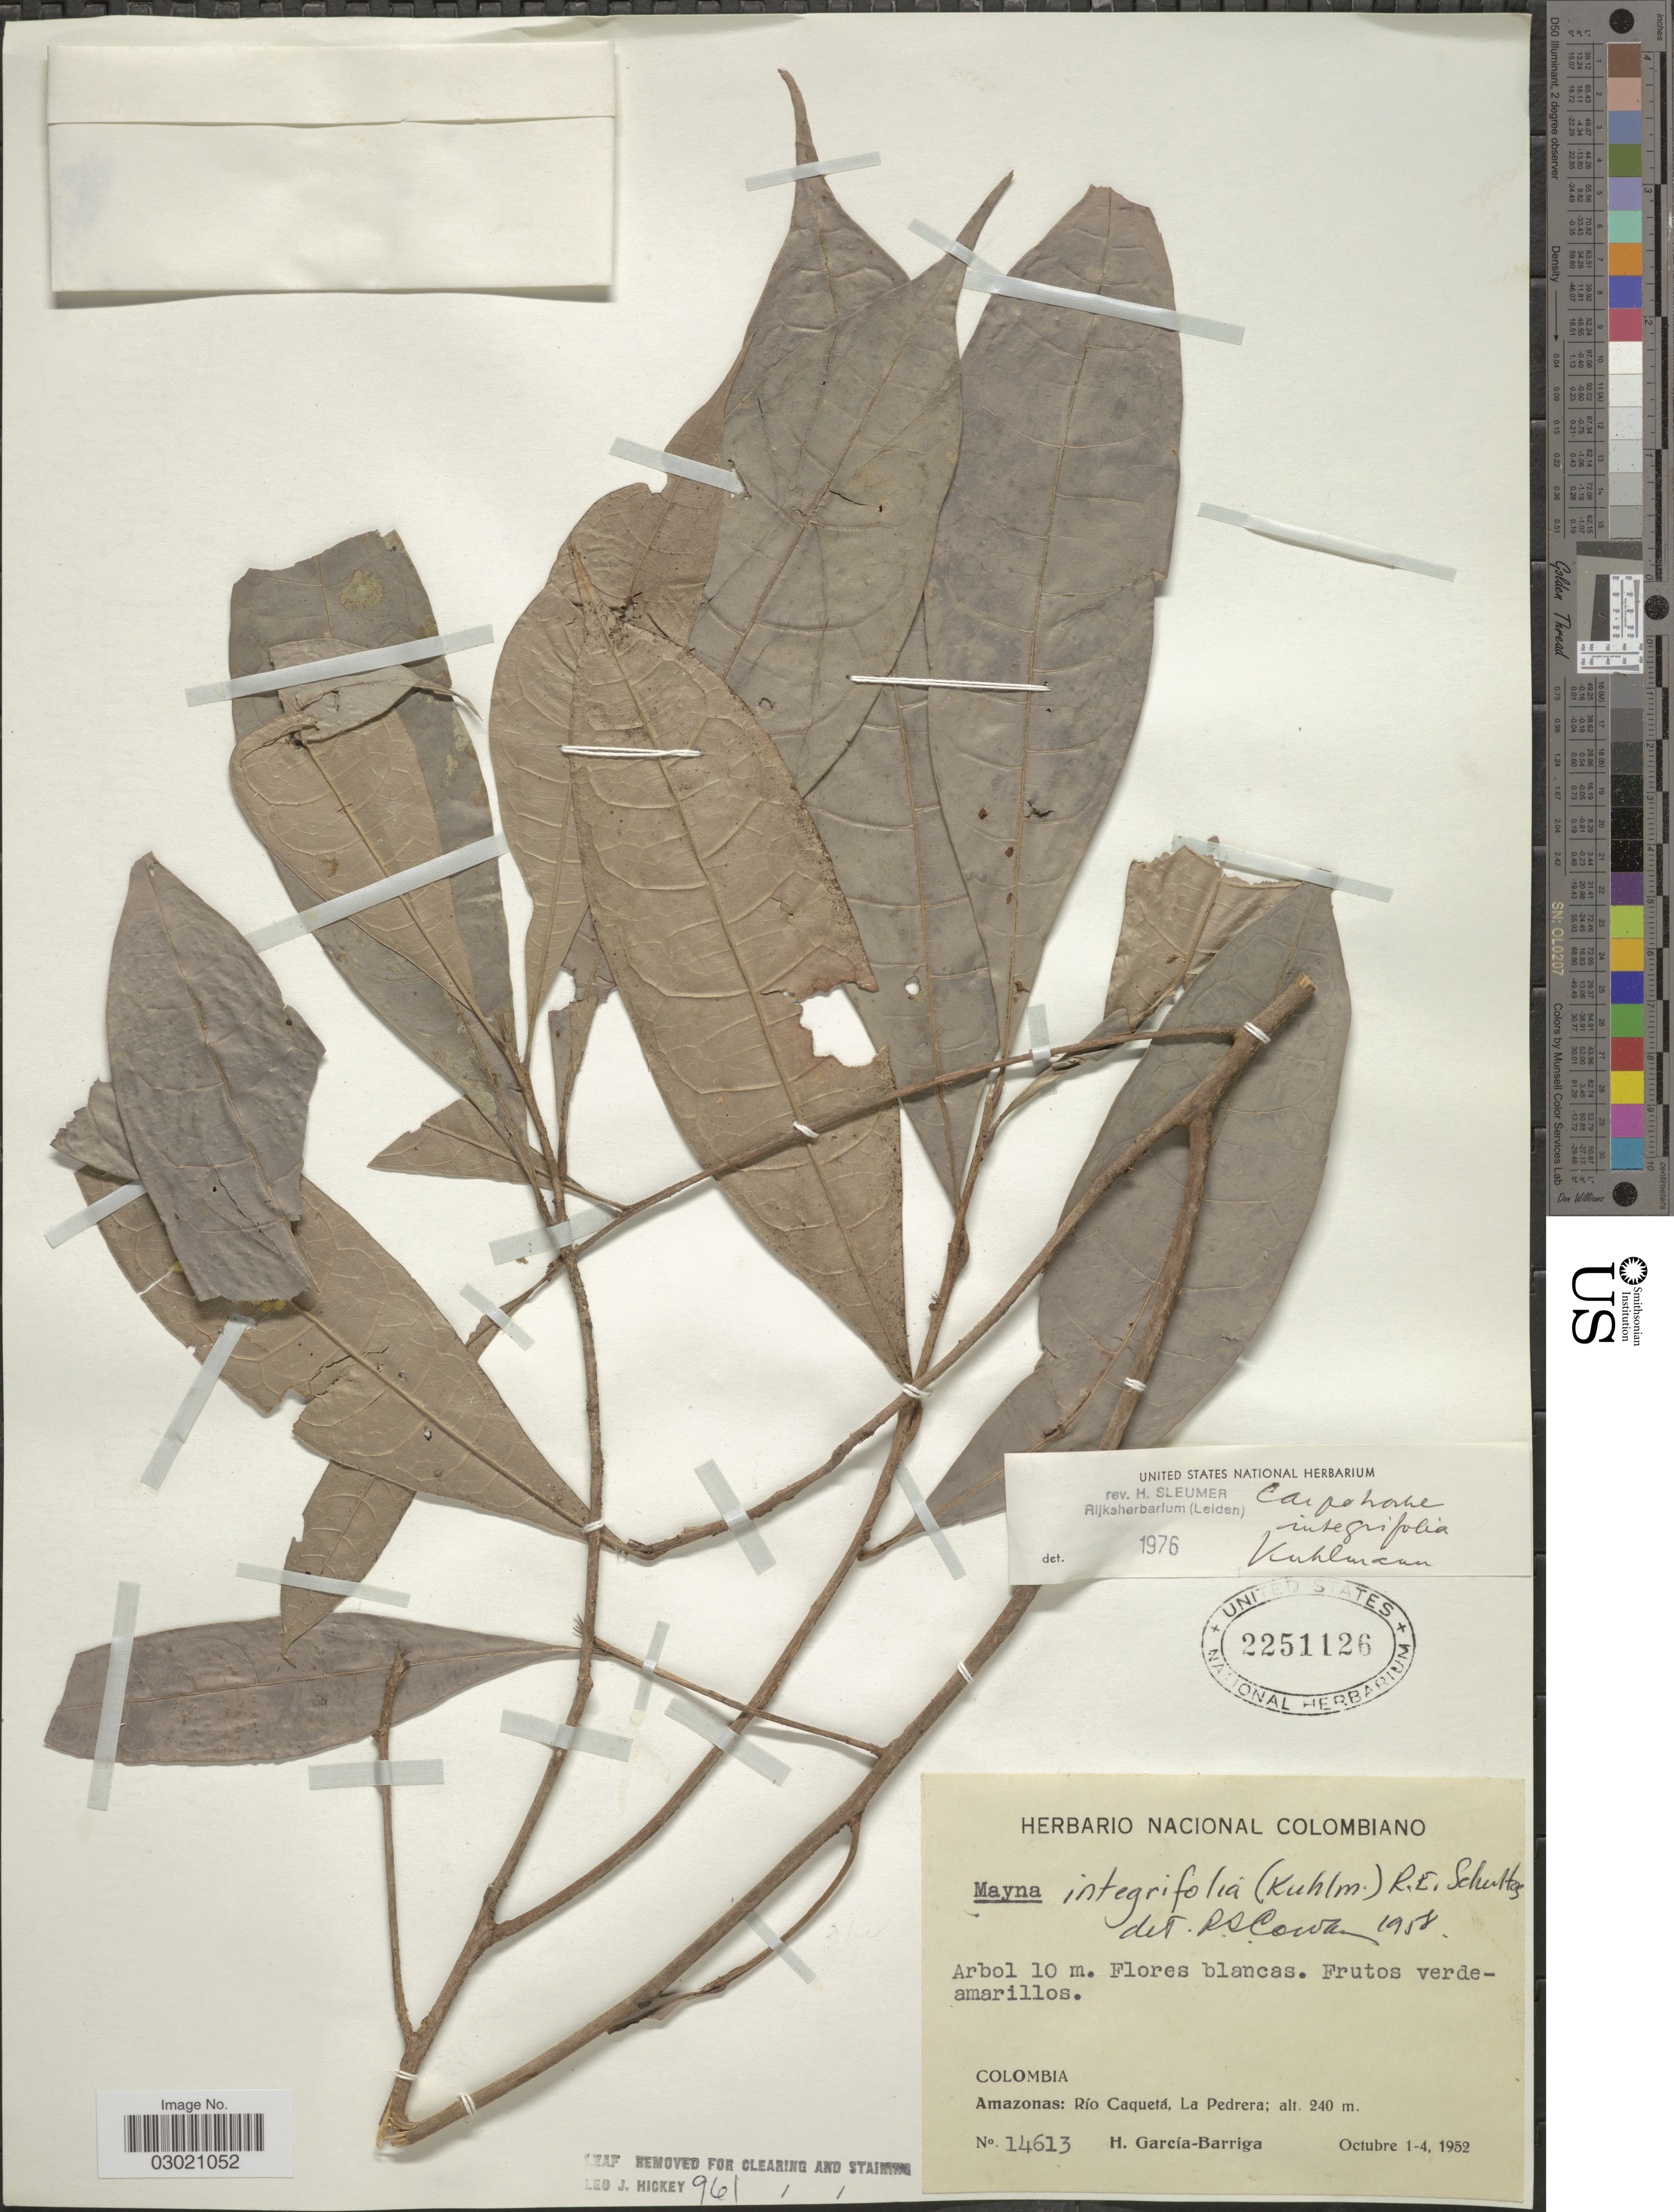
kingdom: Plantae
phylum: Tracheophyta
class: Magnoliopsida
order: Malpighiales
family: Achariaceae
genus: Carpotroche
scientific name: Carpotroche integrifolia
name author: Kuhlm.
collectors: H. García Barriga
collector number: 14613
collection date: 1952-10-01/1952-10-04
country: Colombia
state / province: Amazônas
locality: Río Caquetá, La Pedrera.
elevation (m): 240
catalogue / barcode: US 2251126